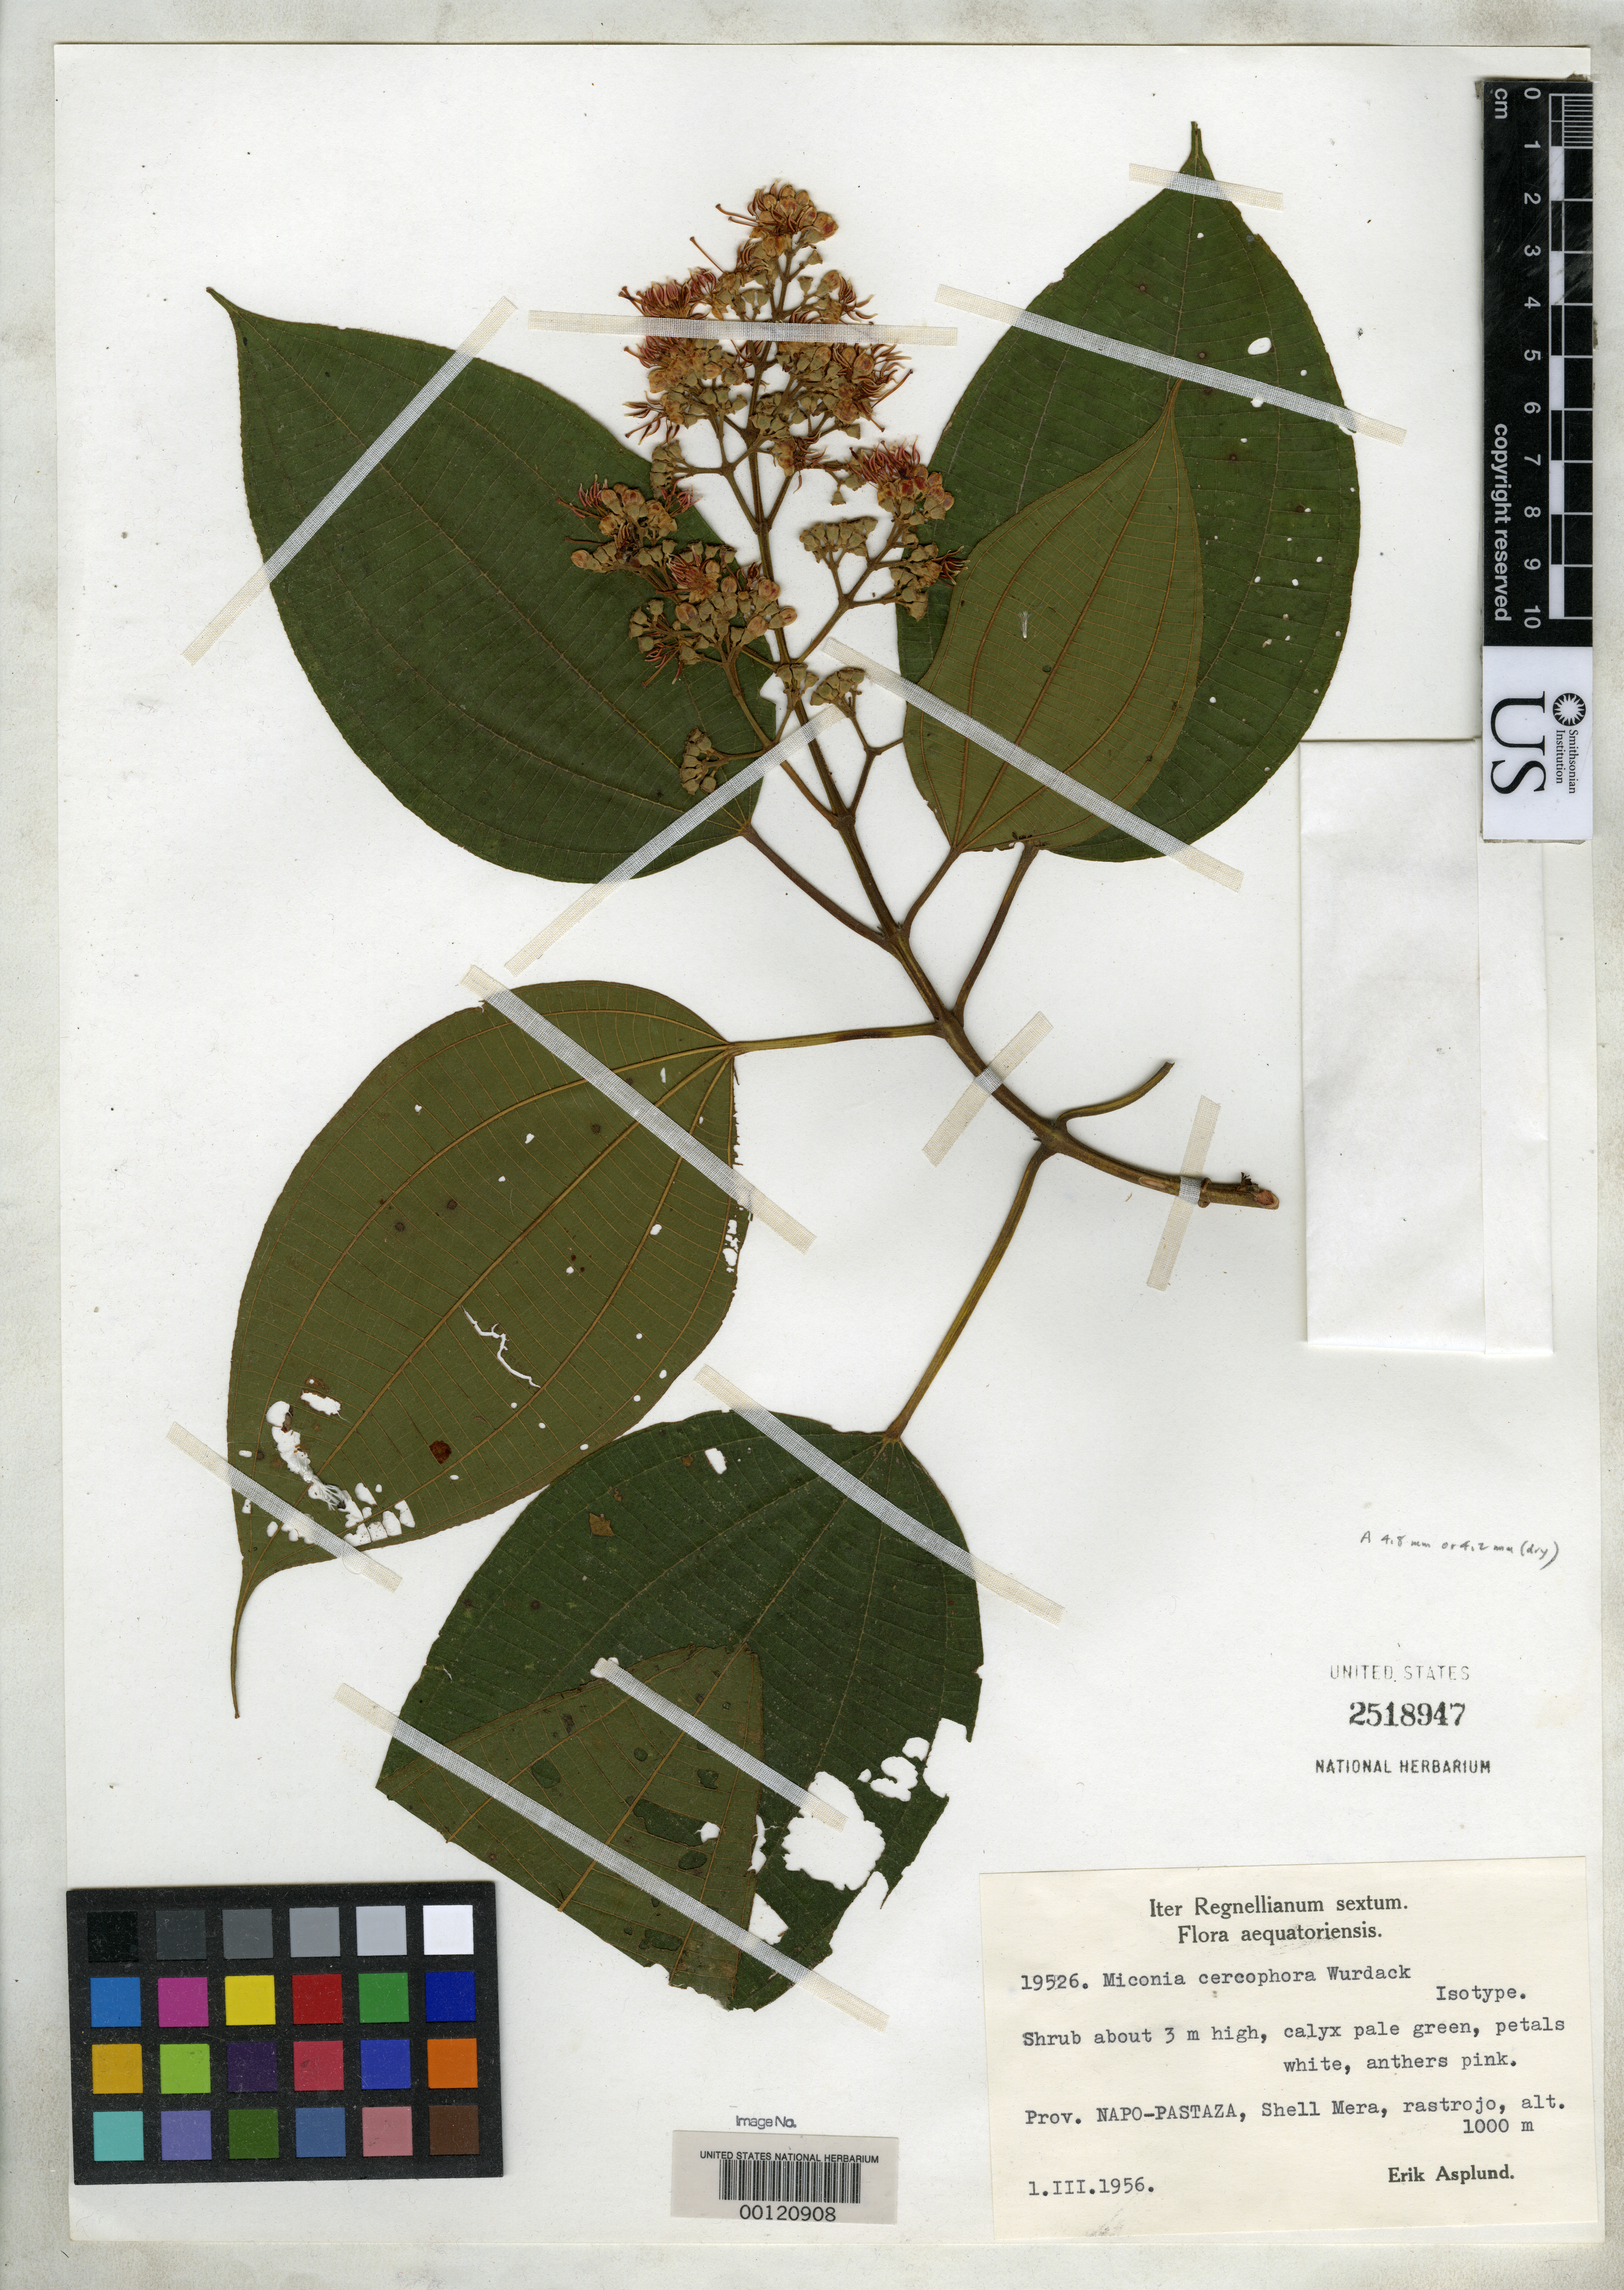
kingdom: Plantae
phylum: Tracheophyta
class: Magnoliopsida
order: Myrtales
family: Melastomataceae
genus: Miconia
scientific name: Miconia cercophora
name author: Wurdack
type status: Isotype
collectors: E. Asplund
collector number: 19526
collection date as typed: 01 Mar 1956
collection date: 1956-03-01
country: Ecuador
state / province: Napo / Pastaza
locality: Shell Mera.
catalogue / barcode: US 2518947